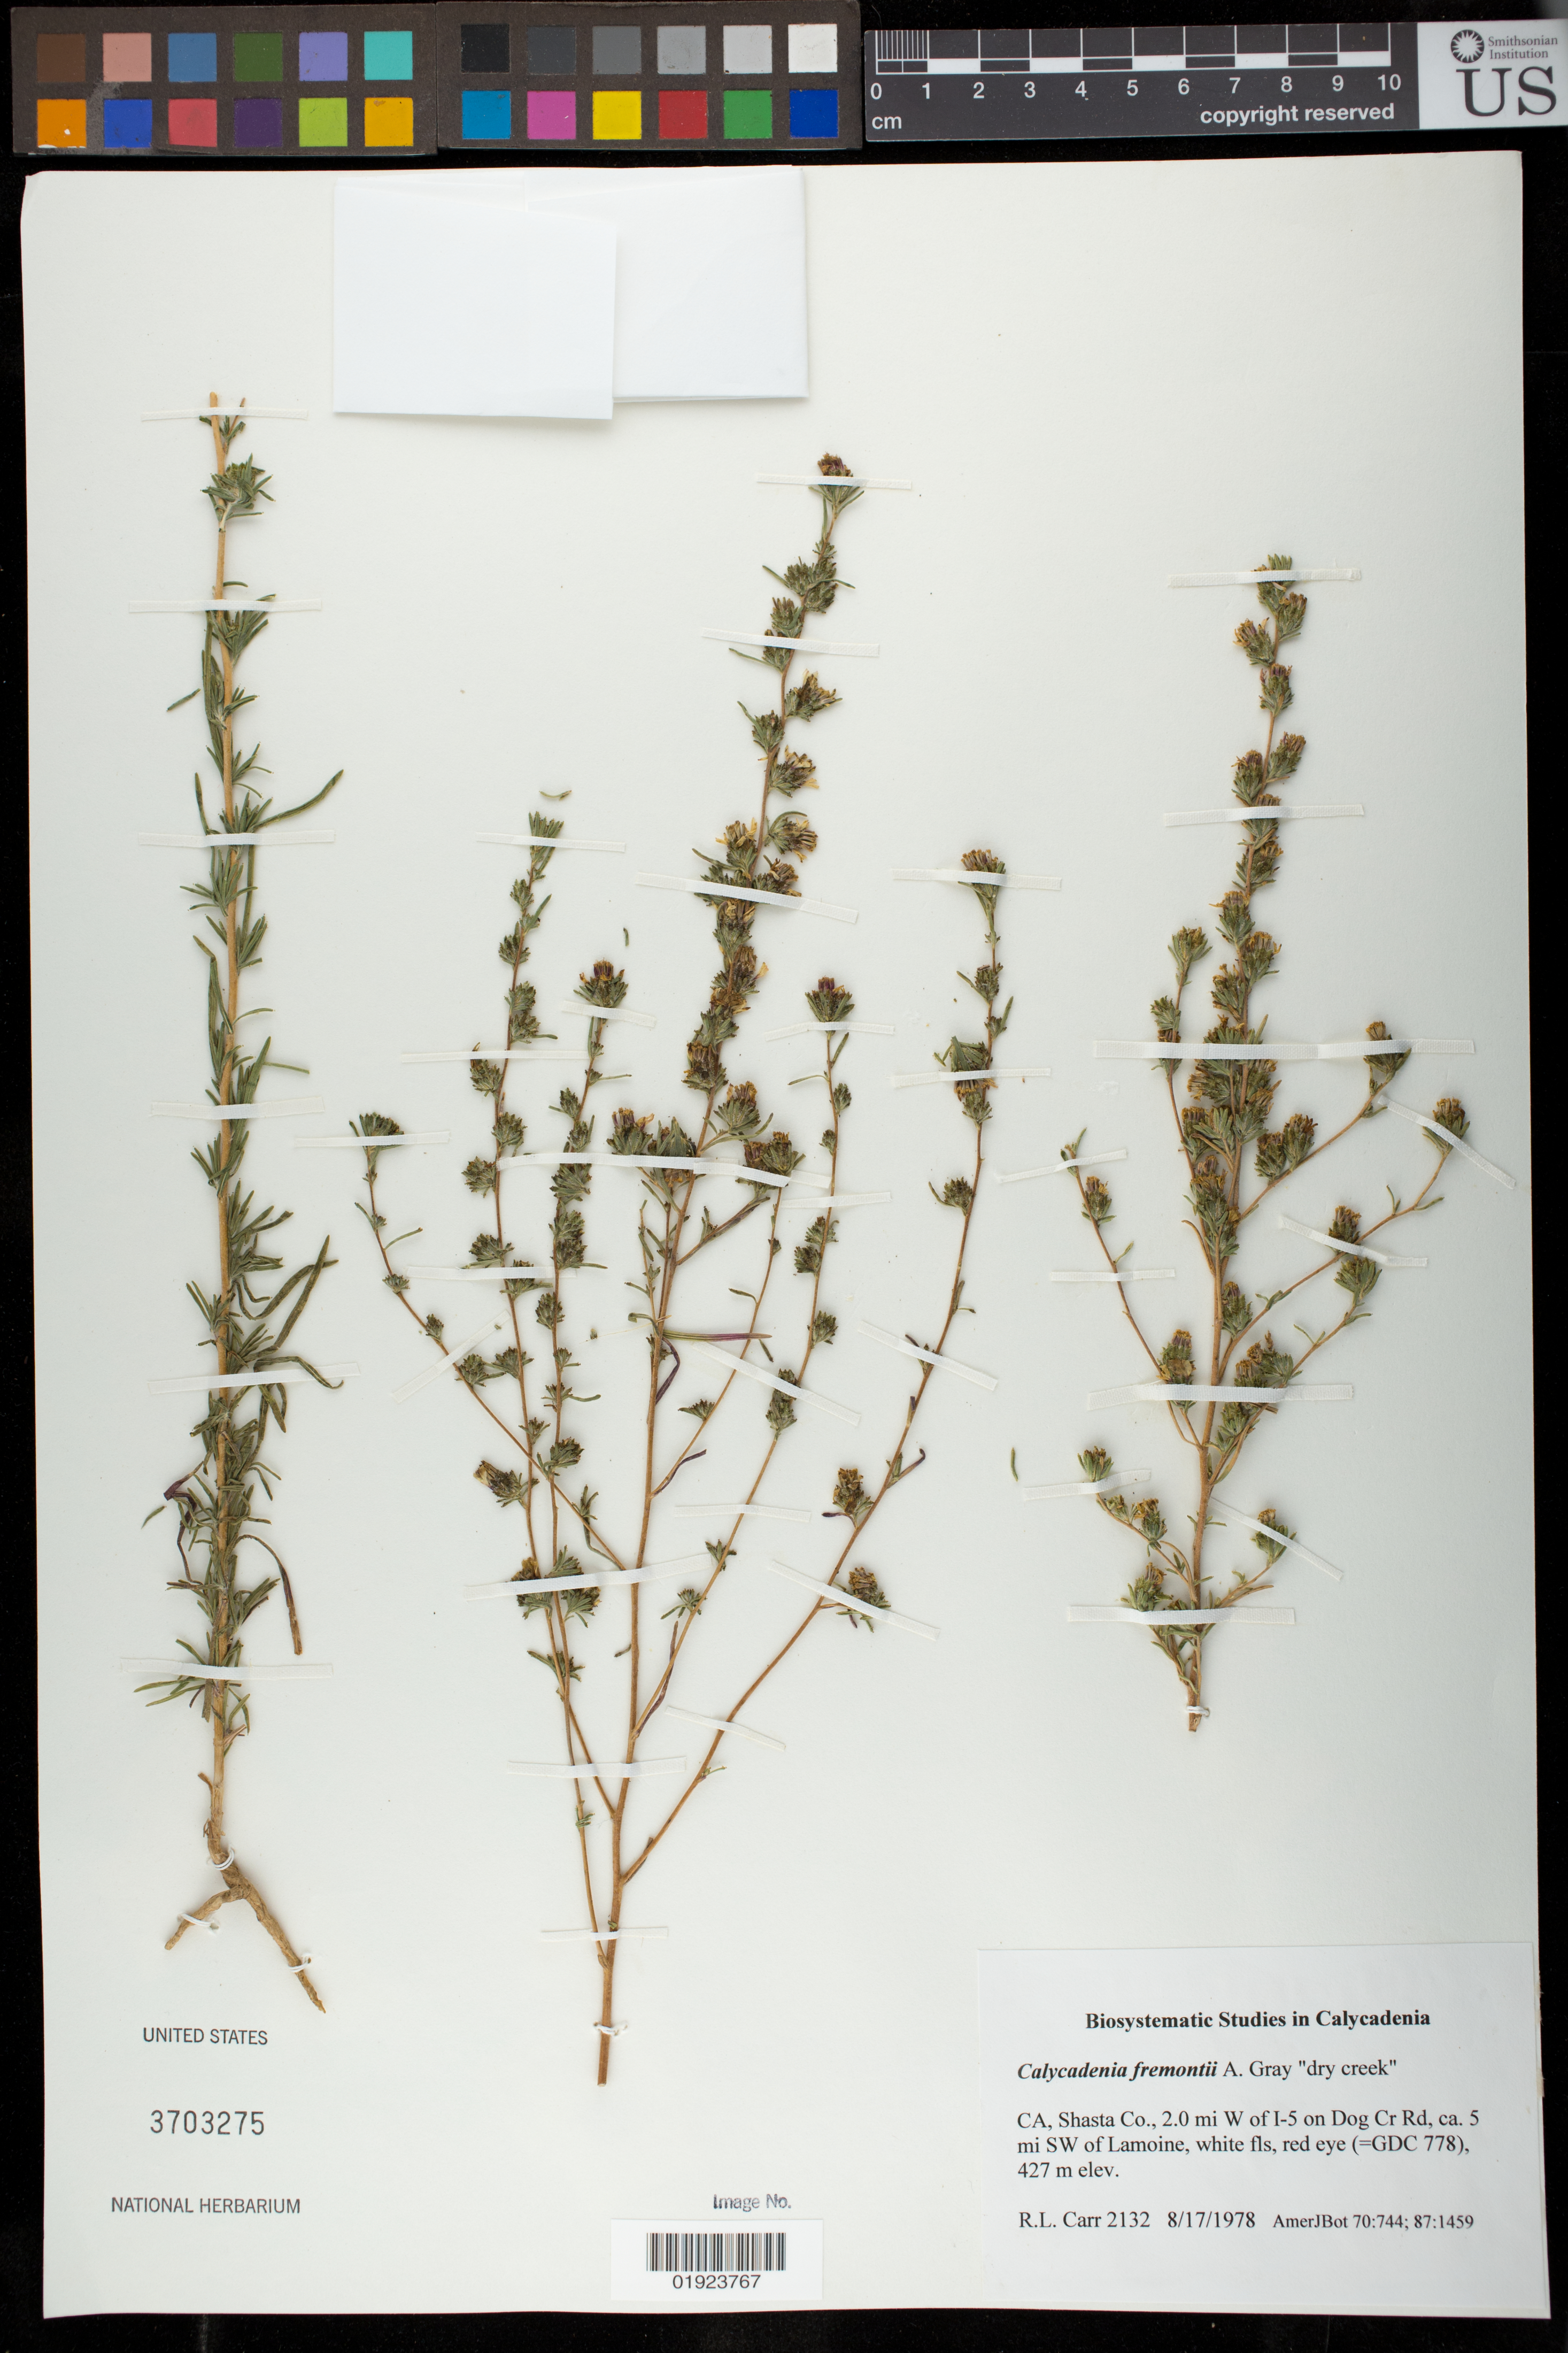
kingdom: Plantae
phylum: Tracheophyta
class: Magnoliopsida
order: Asterales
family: Asteraceae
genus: Calycadenia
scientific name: Calycadenia fremontii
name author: A. Gray in Emory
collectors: R. Carr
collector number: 2132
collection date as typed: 8/17/1978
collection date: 1978-08-17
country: United States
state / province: California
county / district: Shasta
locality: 2.0 mi W of I-5 on Dog Cr Rd, ca. 5 mi SW of Lamoine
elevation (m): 427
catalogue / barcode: US 3703275